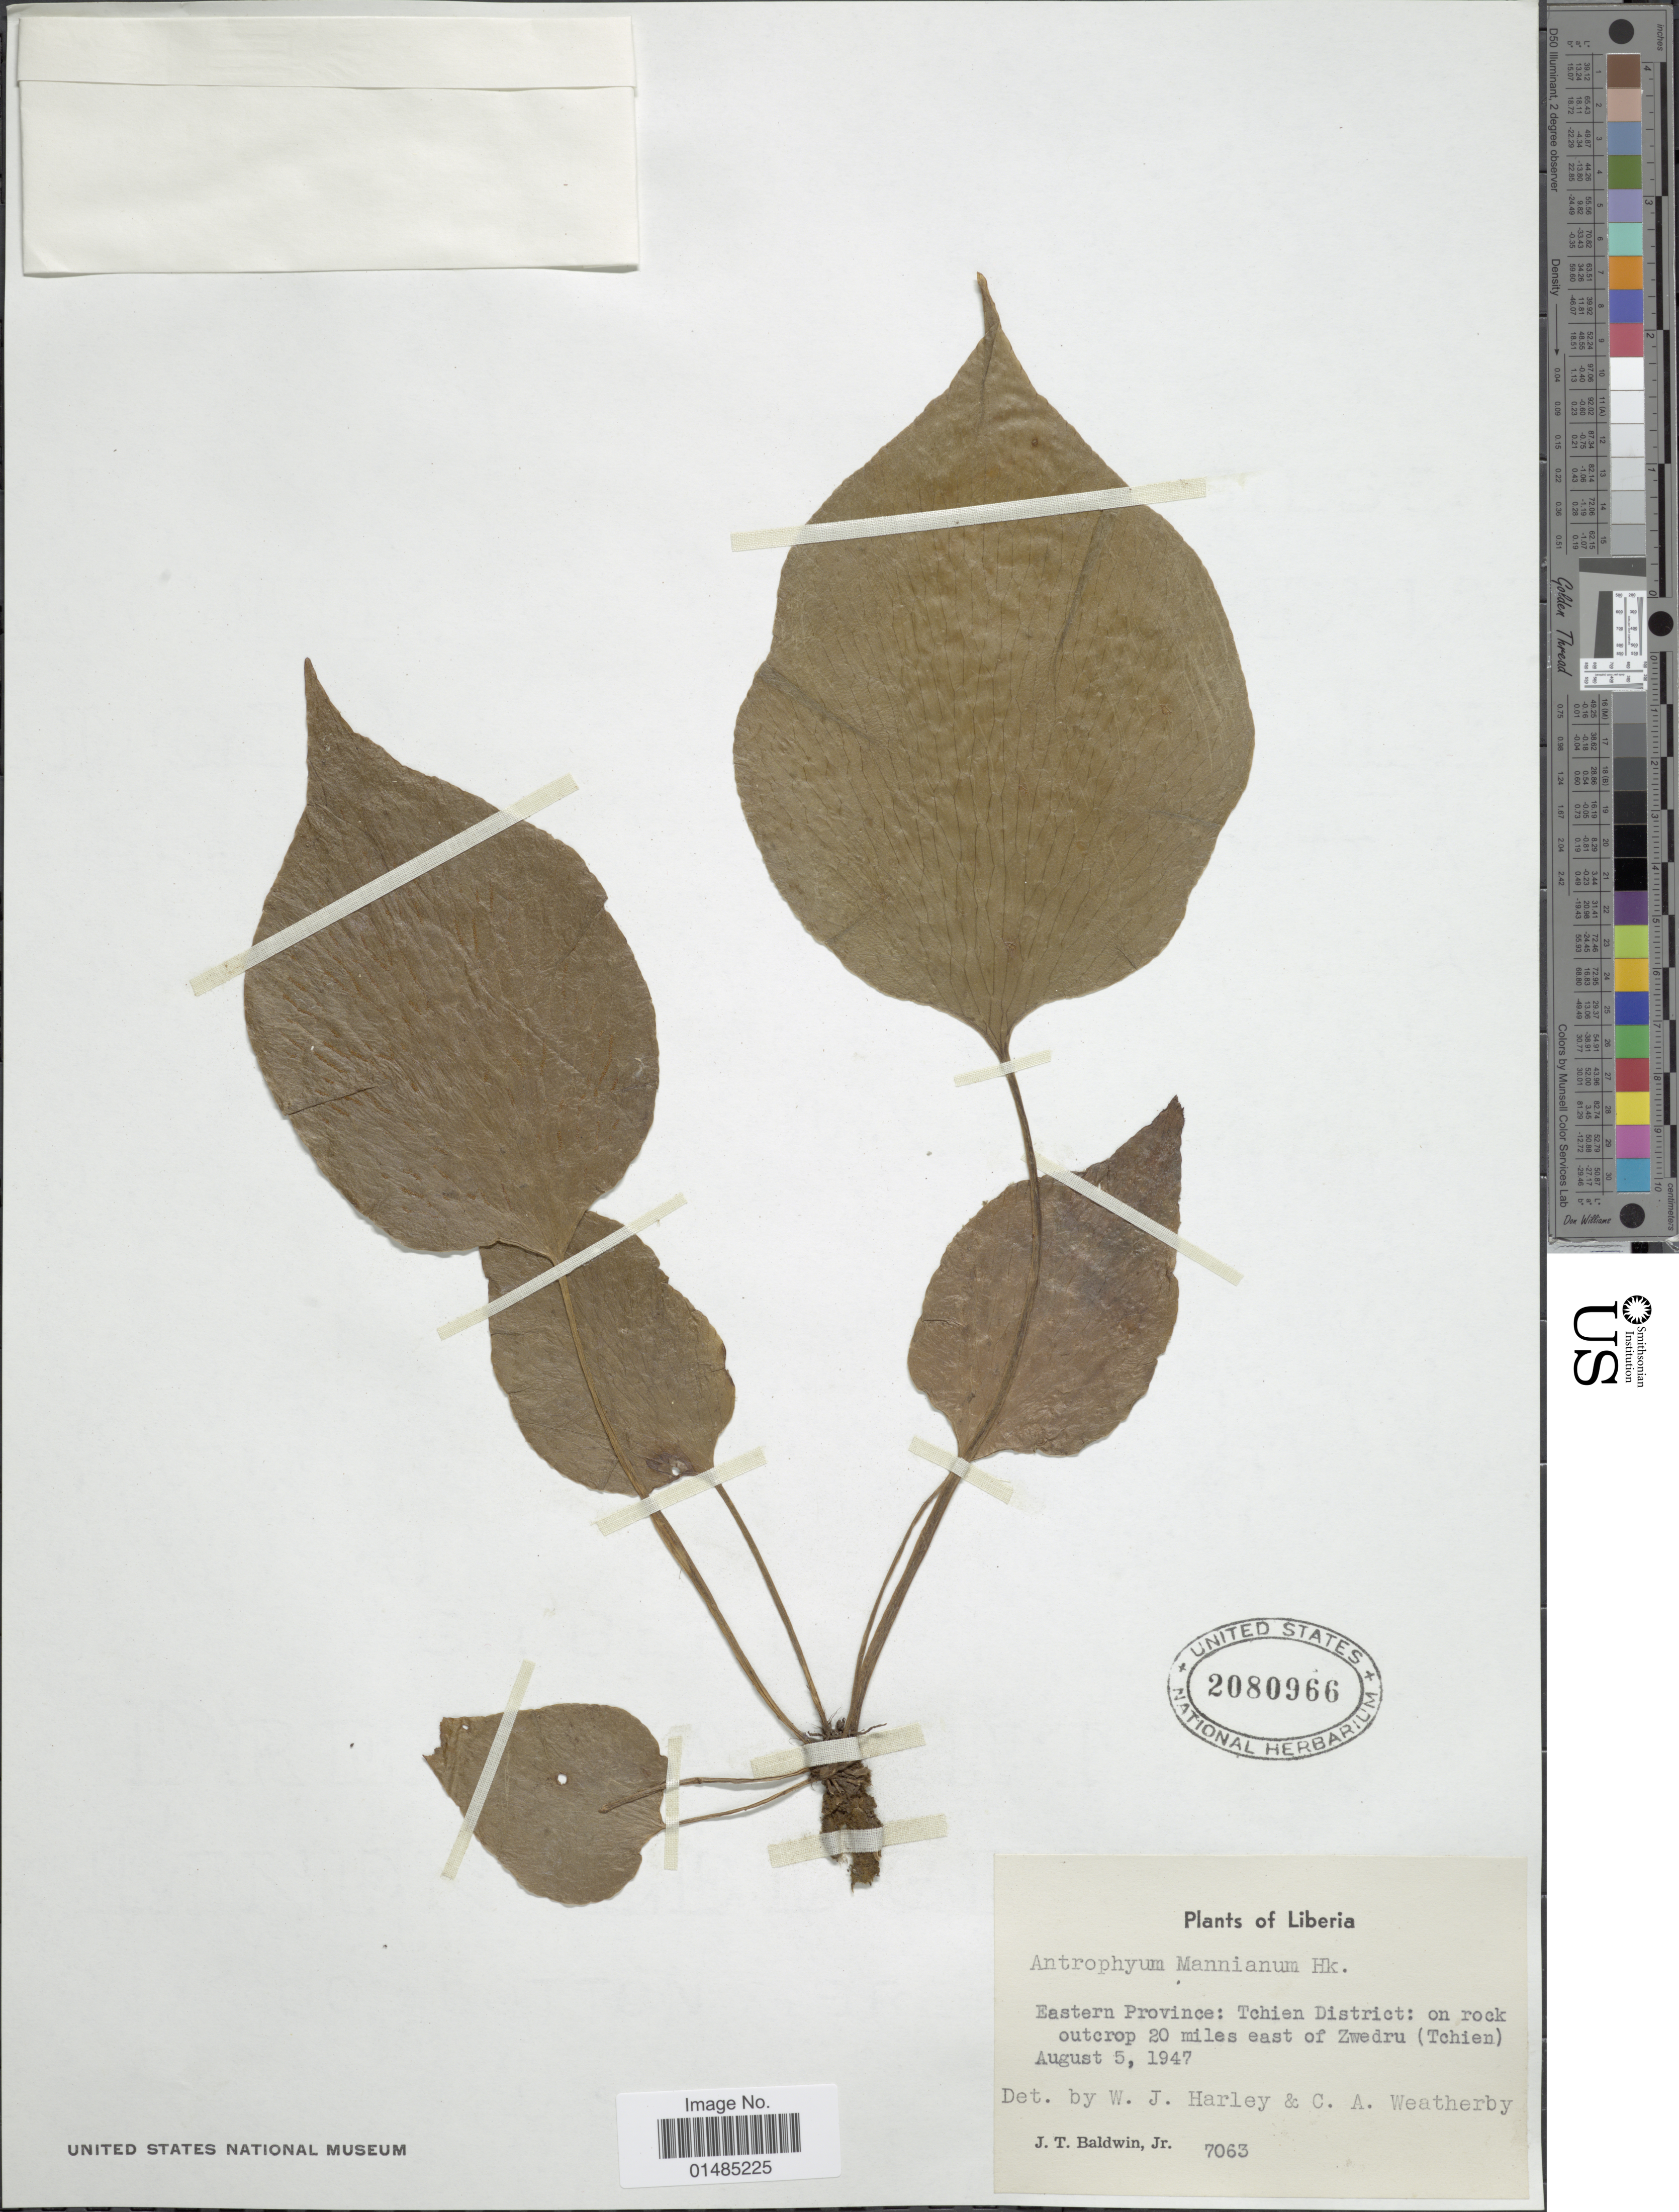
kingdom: Plantae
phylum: Tracheophyta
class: Polypodiopsida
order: Polypodiales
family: Pteridaceae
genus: Antrophyum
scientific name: Antrophyum mannianum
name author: Hook.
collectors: J. T. Baldwin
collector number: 7063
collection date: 1947-08-05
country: Liberia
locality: Eastern Province: Tchien District: on rock outcrop 20 miles east of Zwedru (Tchien)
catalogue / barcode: US 2080966